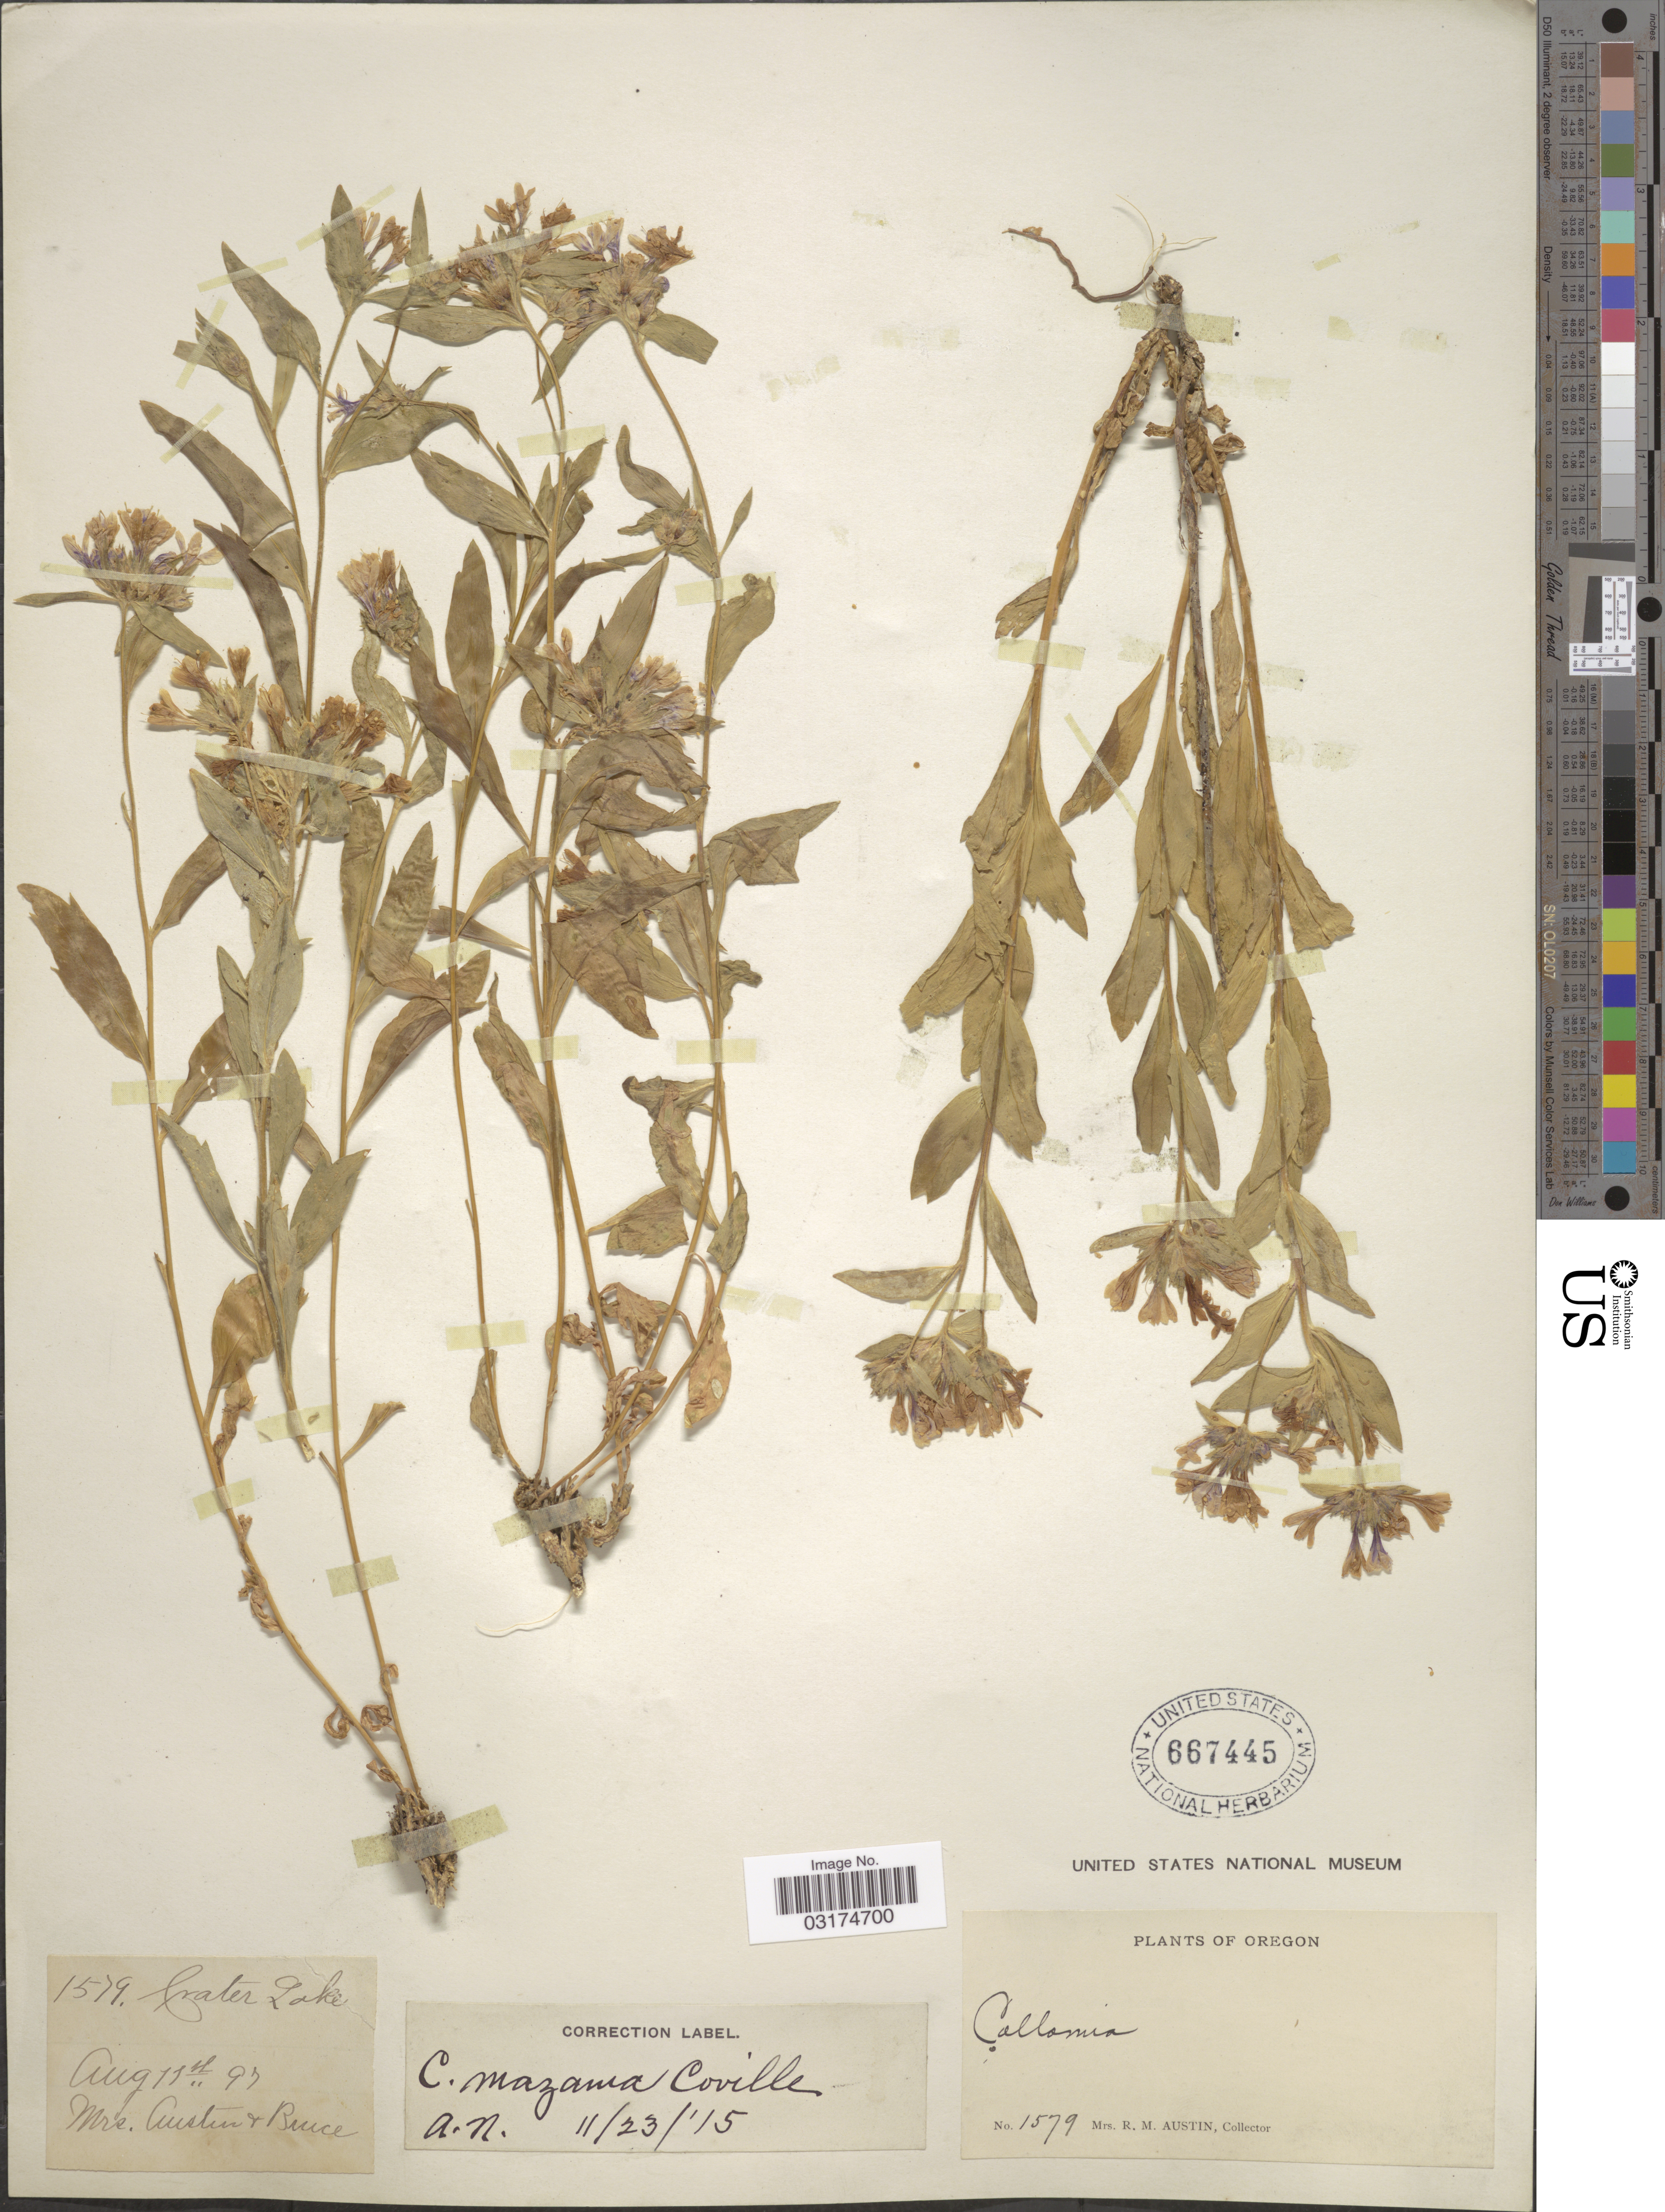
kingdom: Plantae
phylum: Tracheophyta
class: Magnoliopsida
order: Ericales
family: Polemoniaceae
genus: Collomia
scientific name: Collomia mazama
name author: Coville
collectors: R. Austin & Bruce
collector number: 1579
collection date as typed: Transcribed d/m/y: 11/8/97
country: United States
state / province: Oregon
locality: Crater Lake.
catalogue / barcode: US 667445